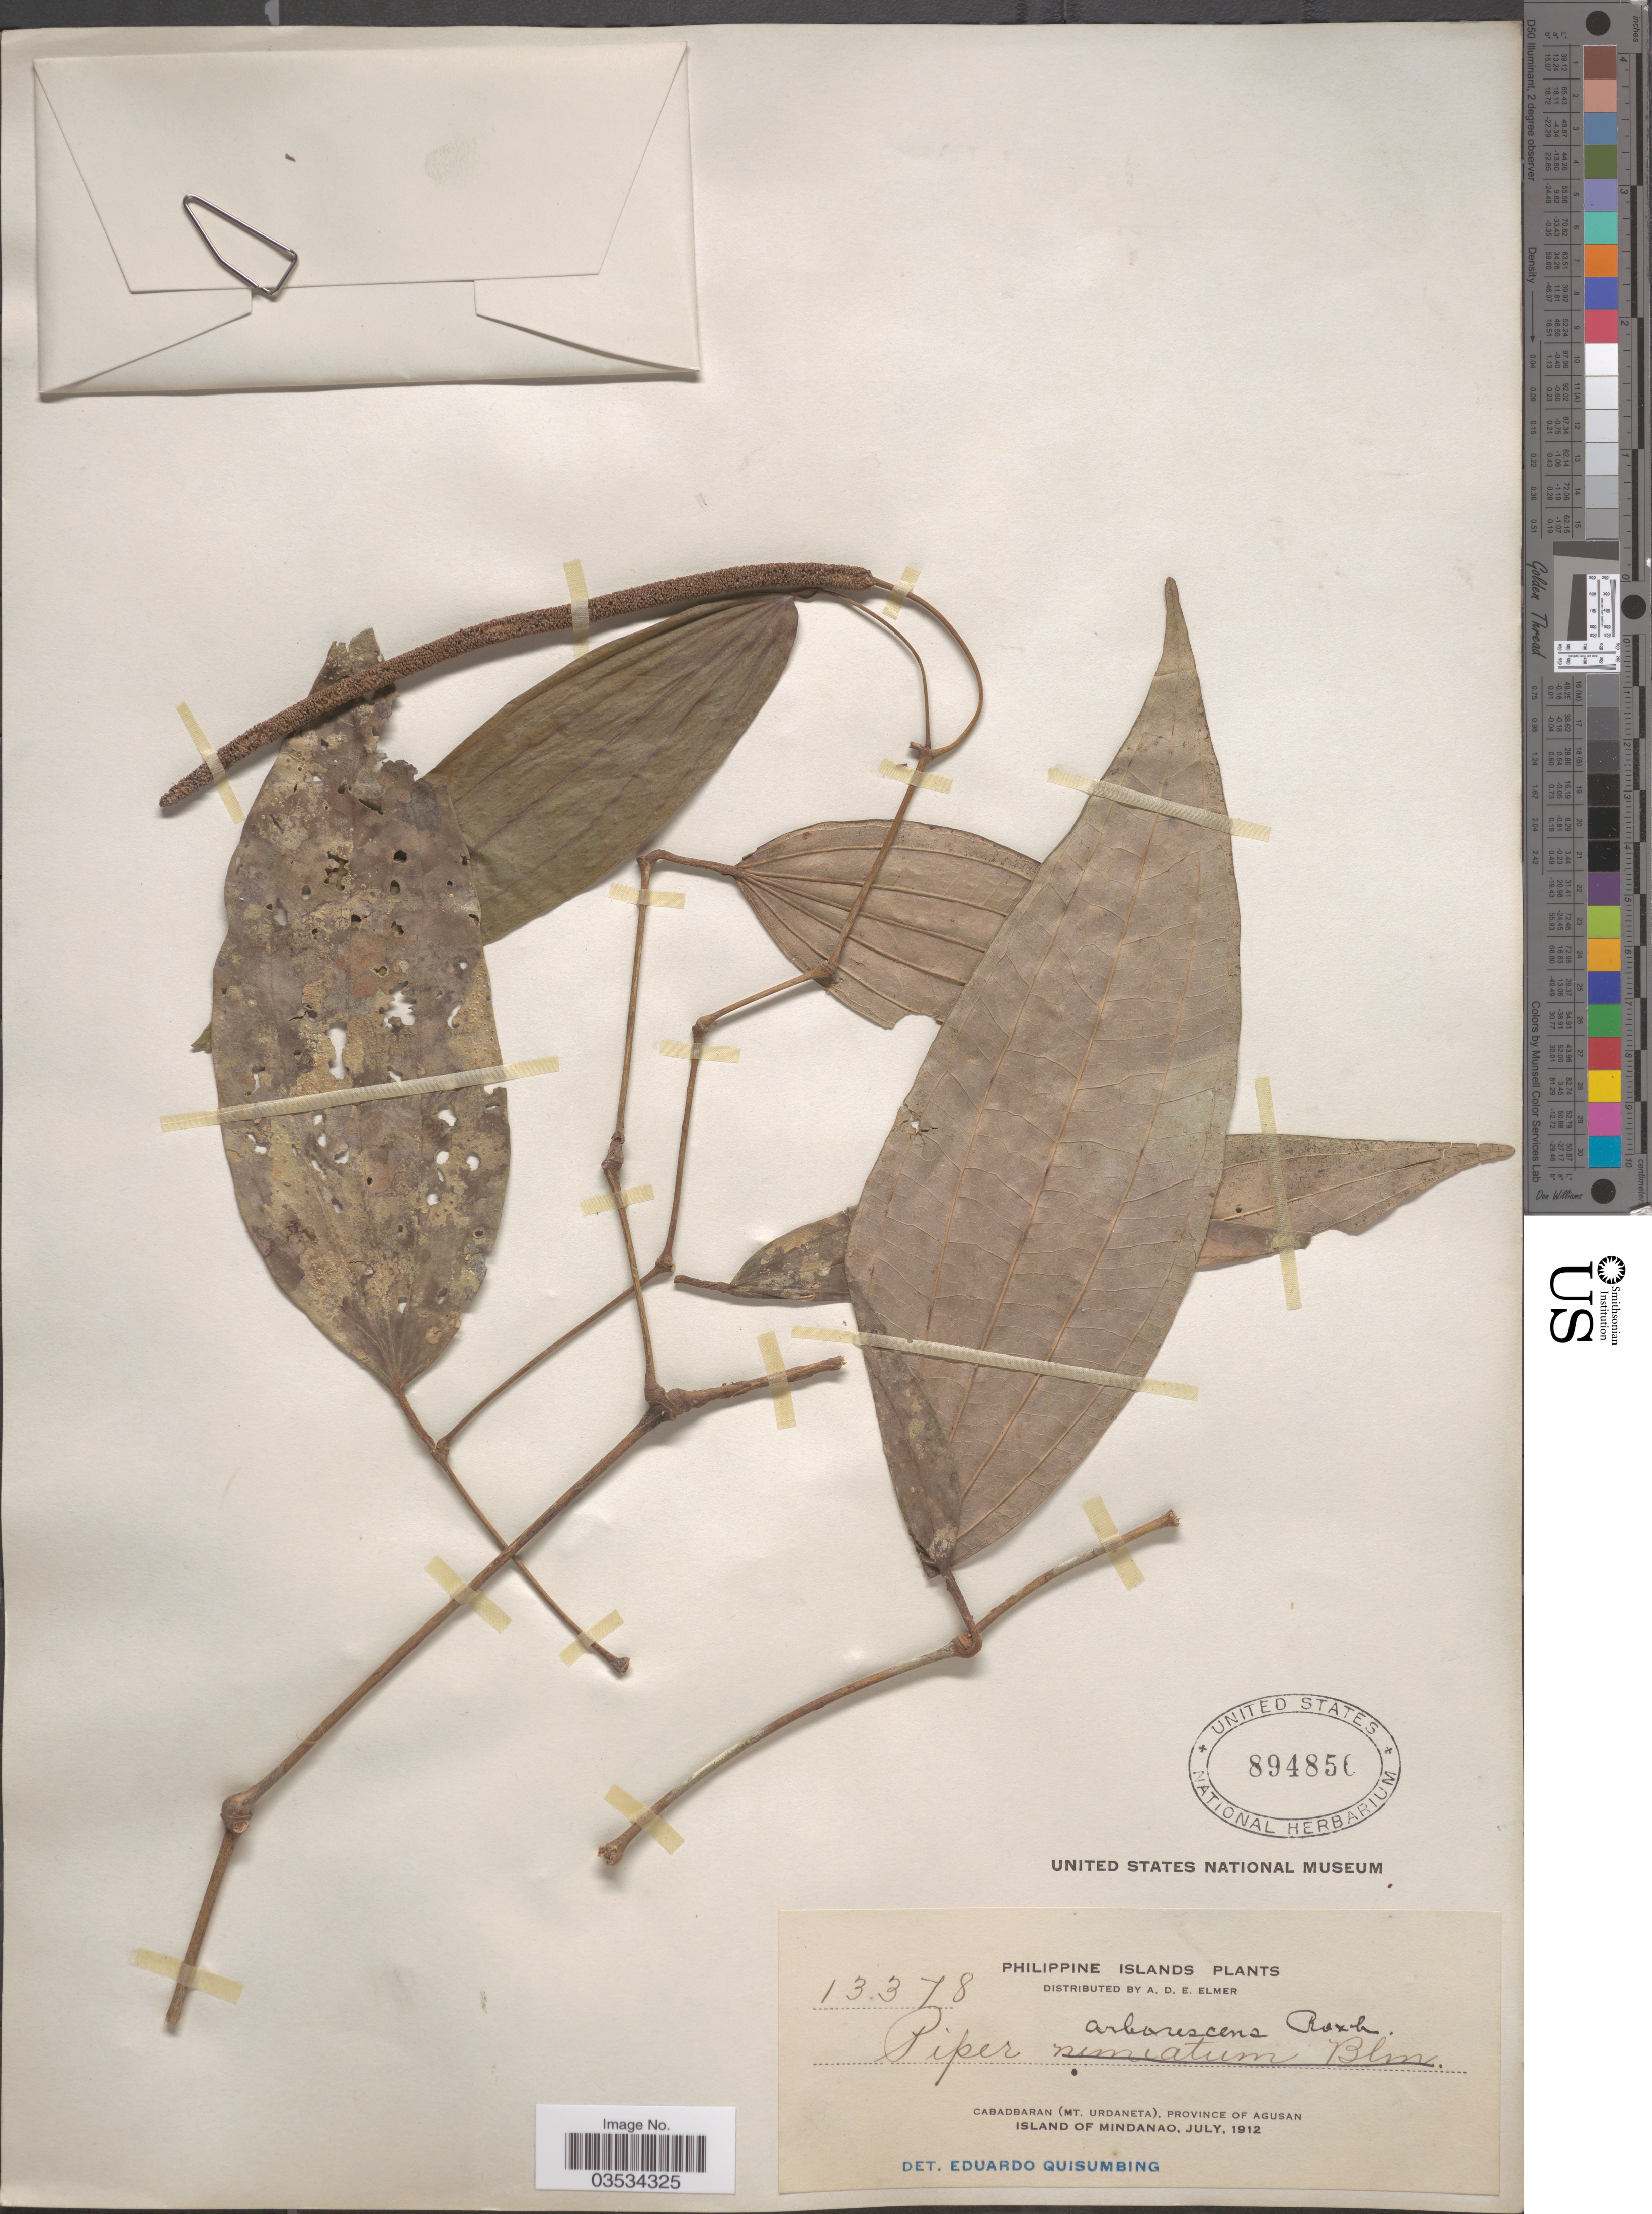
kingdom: Plantae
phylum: Tracheophyta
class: Magnoliopsida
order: Piperales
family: Piperaceae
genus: Piper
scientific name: Piper arborescens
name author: Roxb.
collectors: A. D. E. Elmer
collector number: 13378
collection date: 1912-07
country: Philippines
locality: Philippine Islands. Cabadbaran (Mt. Urdaneta), Province of Agusan. Island of Mindanao.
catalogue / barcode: US 894856